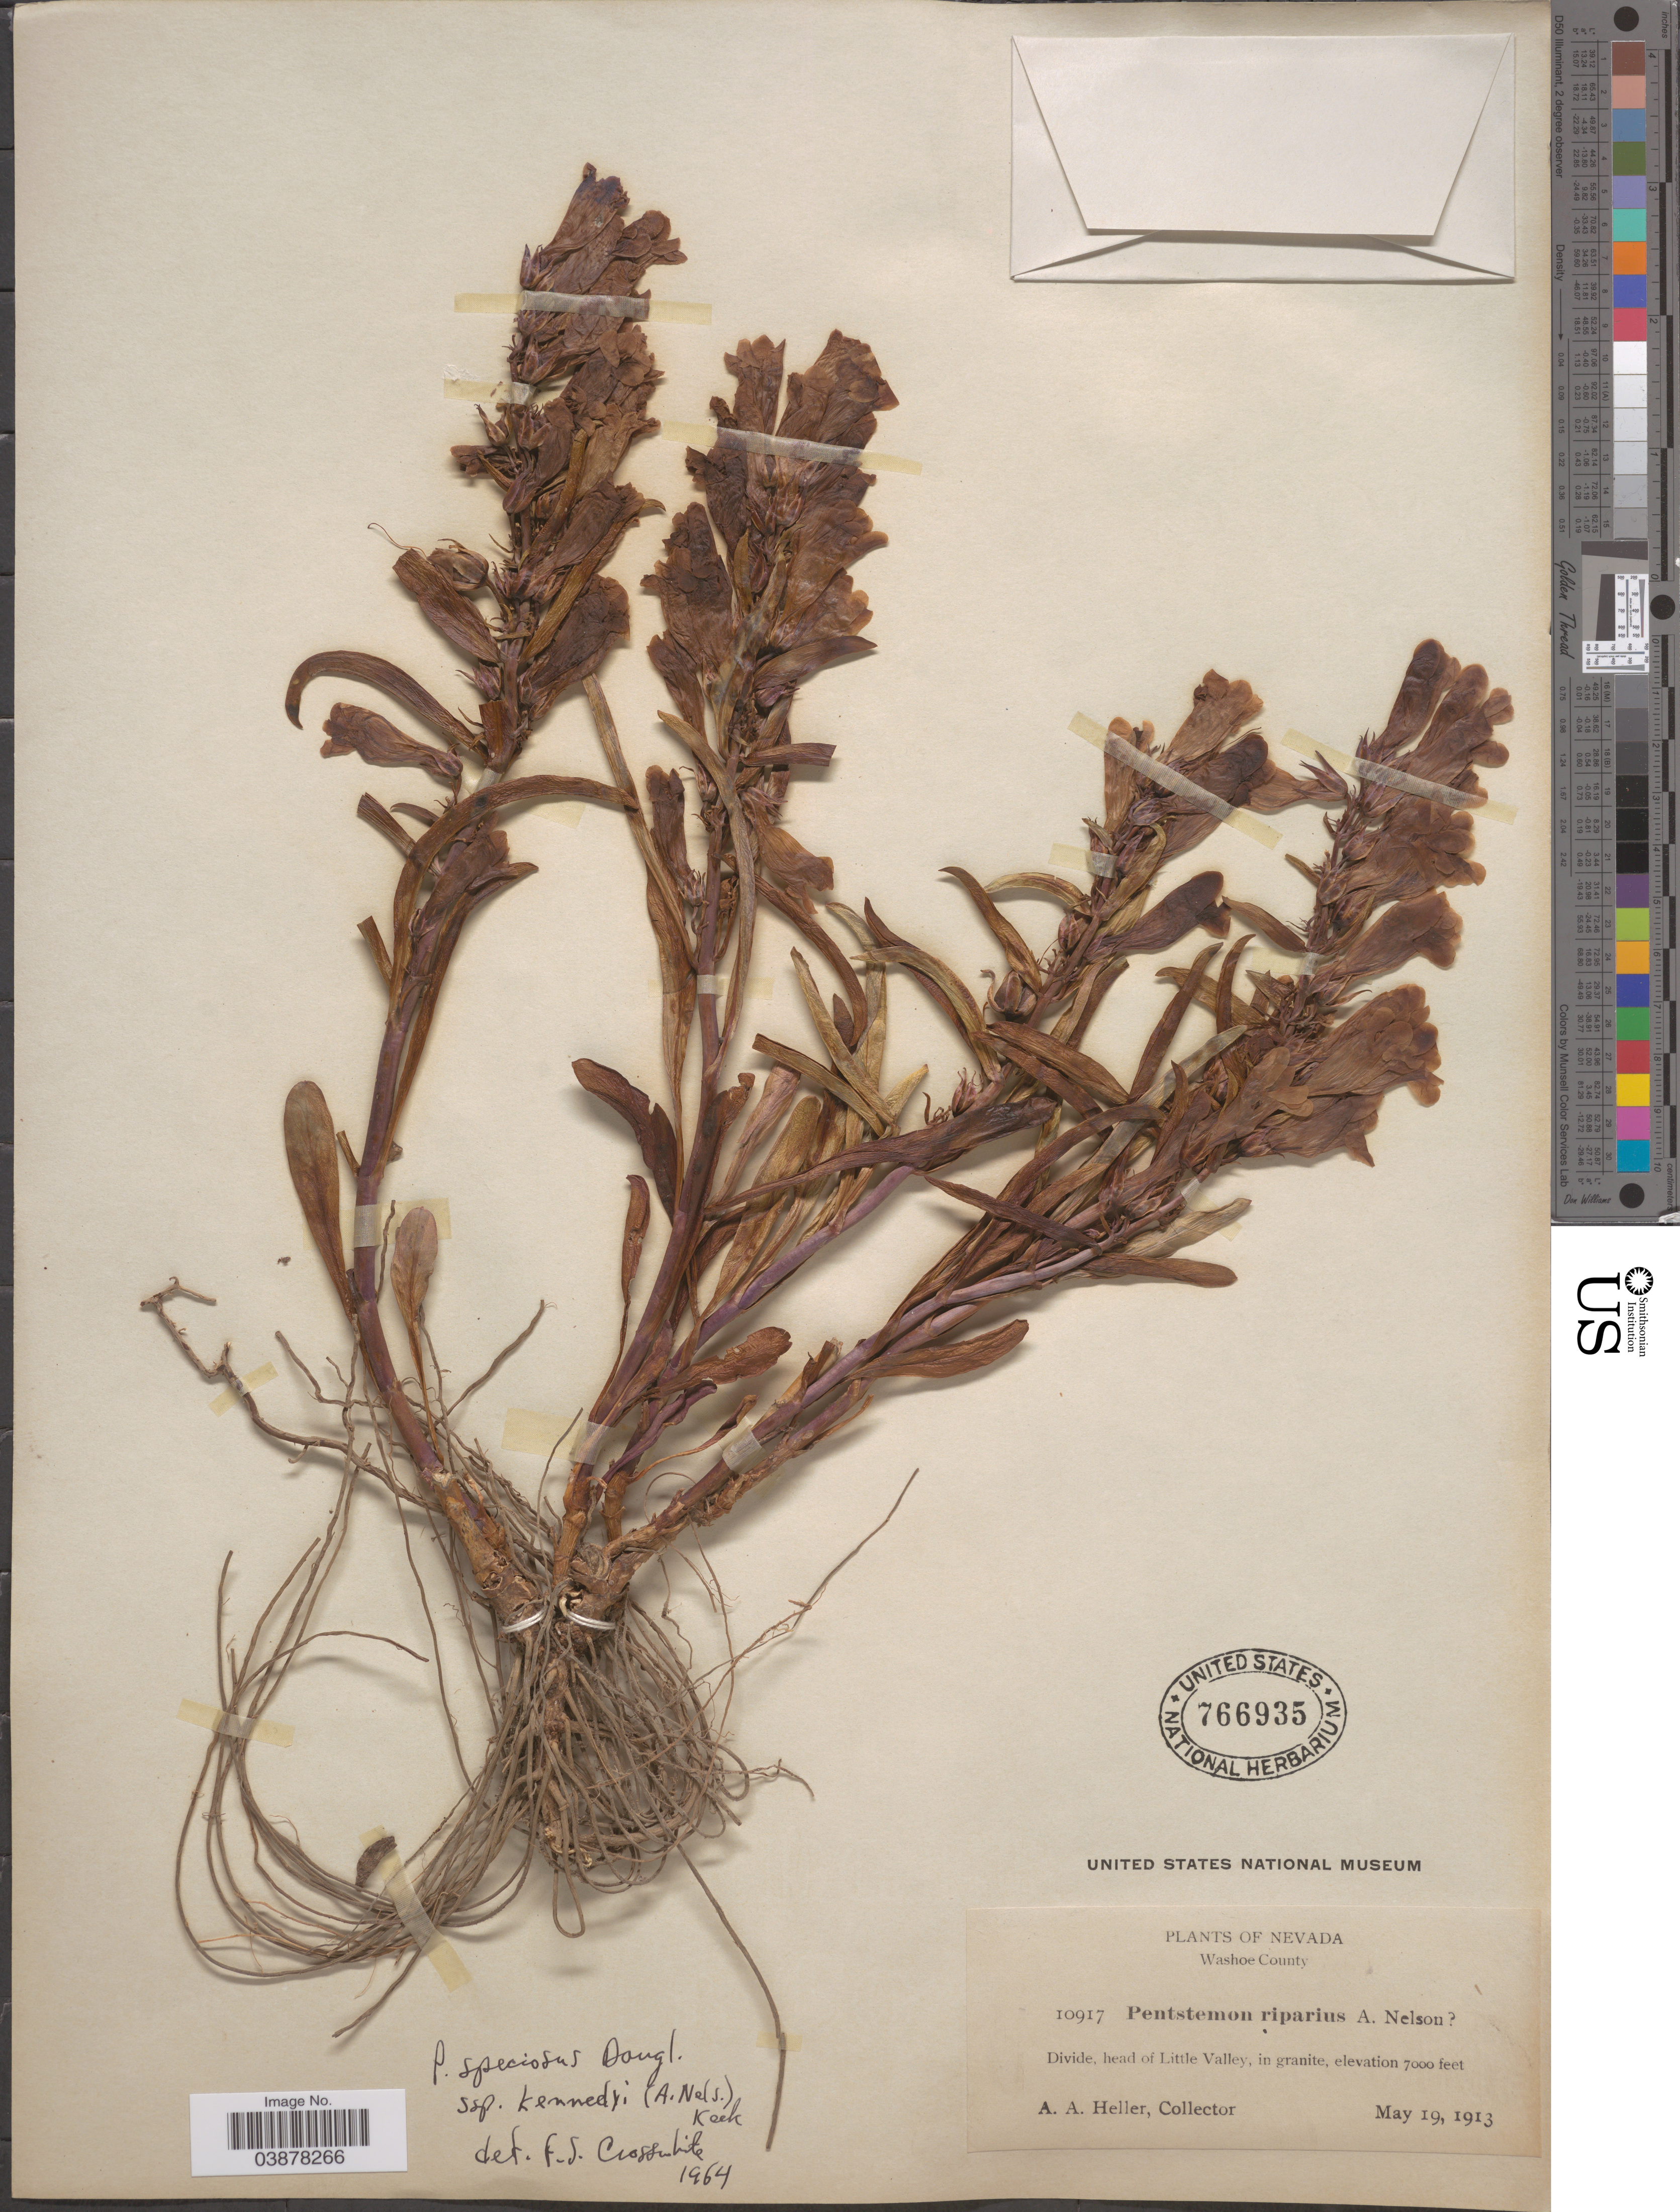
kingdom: Plantae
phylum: Tracheophyta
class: Magnoliopsida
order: Lamiales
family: Plantaginaceae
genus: Penstemon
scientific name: Penstemon speciosus subsp. kennedyi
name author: (A. Nelson) D.D. Keck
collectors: A. A. Heller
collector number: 10917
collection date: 1913-05-19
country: United States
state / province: Nevada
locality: Washoe County. Divide, head of Little Valley, in granite.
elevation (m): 2134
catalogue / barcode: US 766935